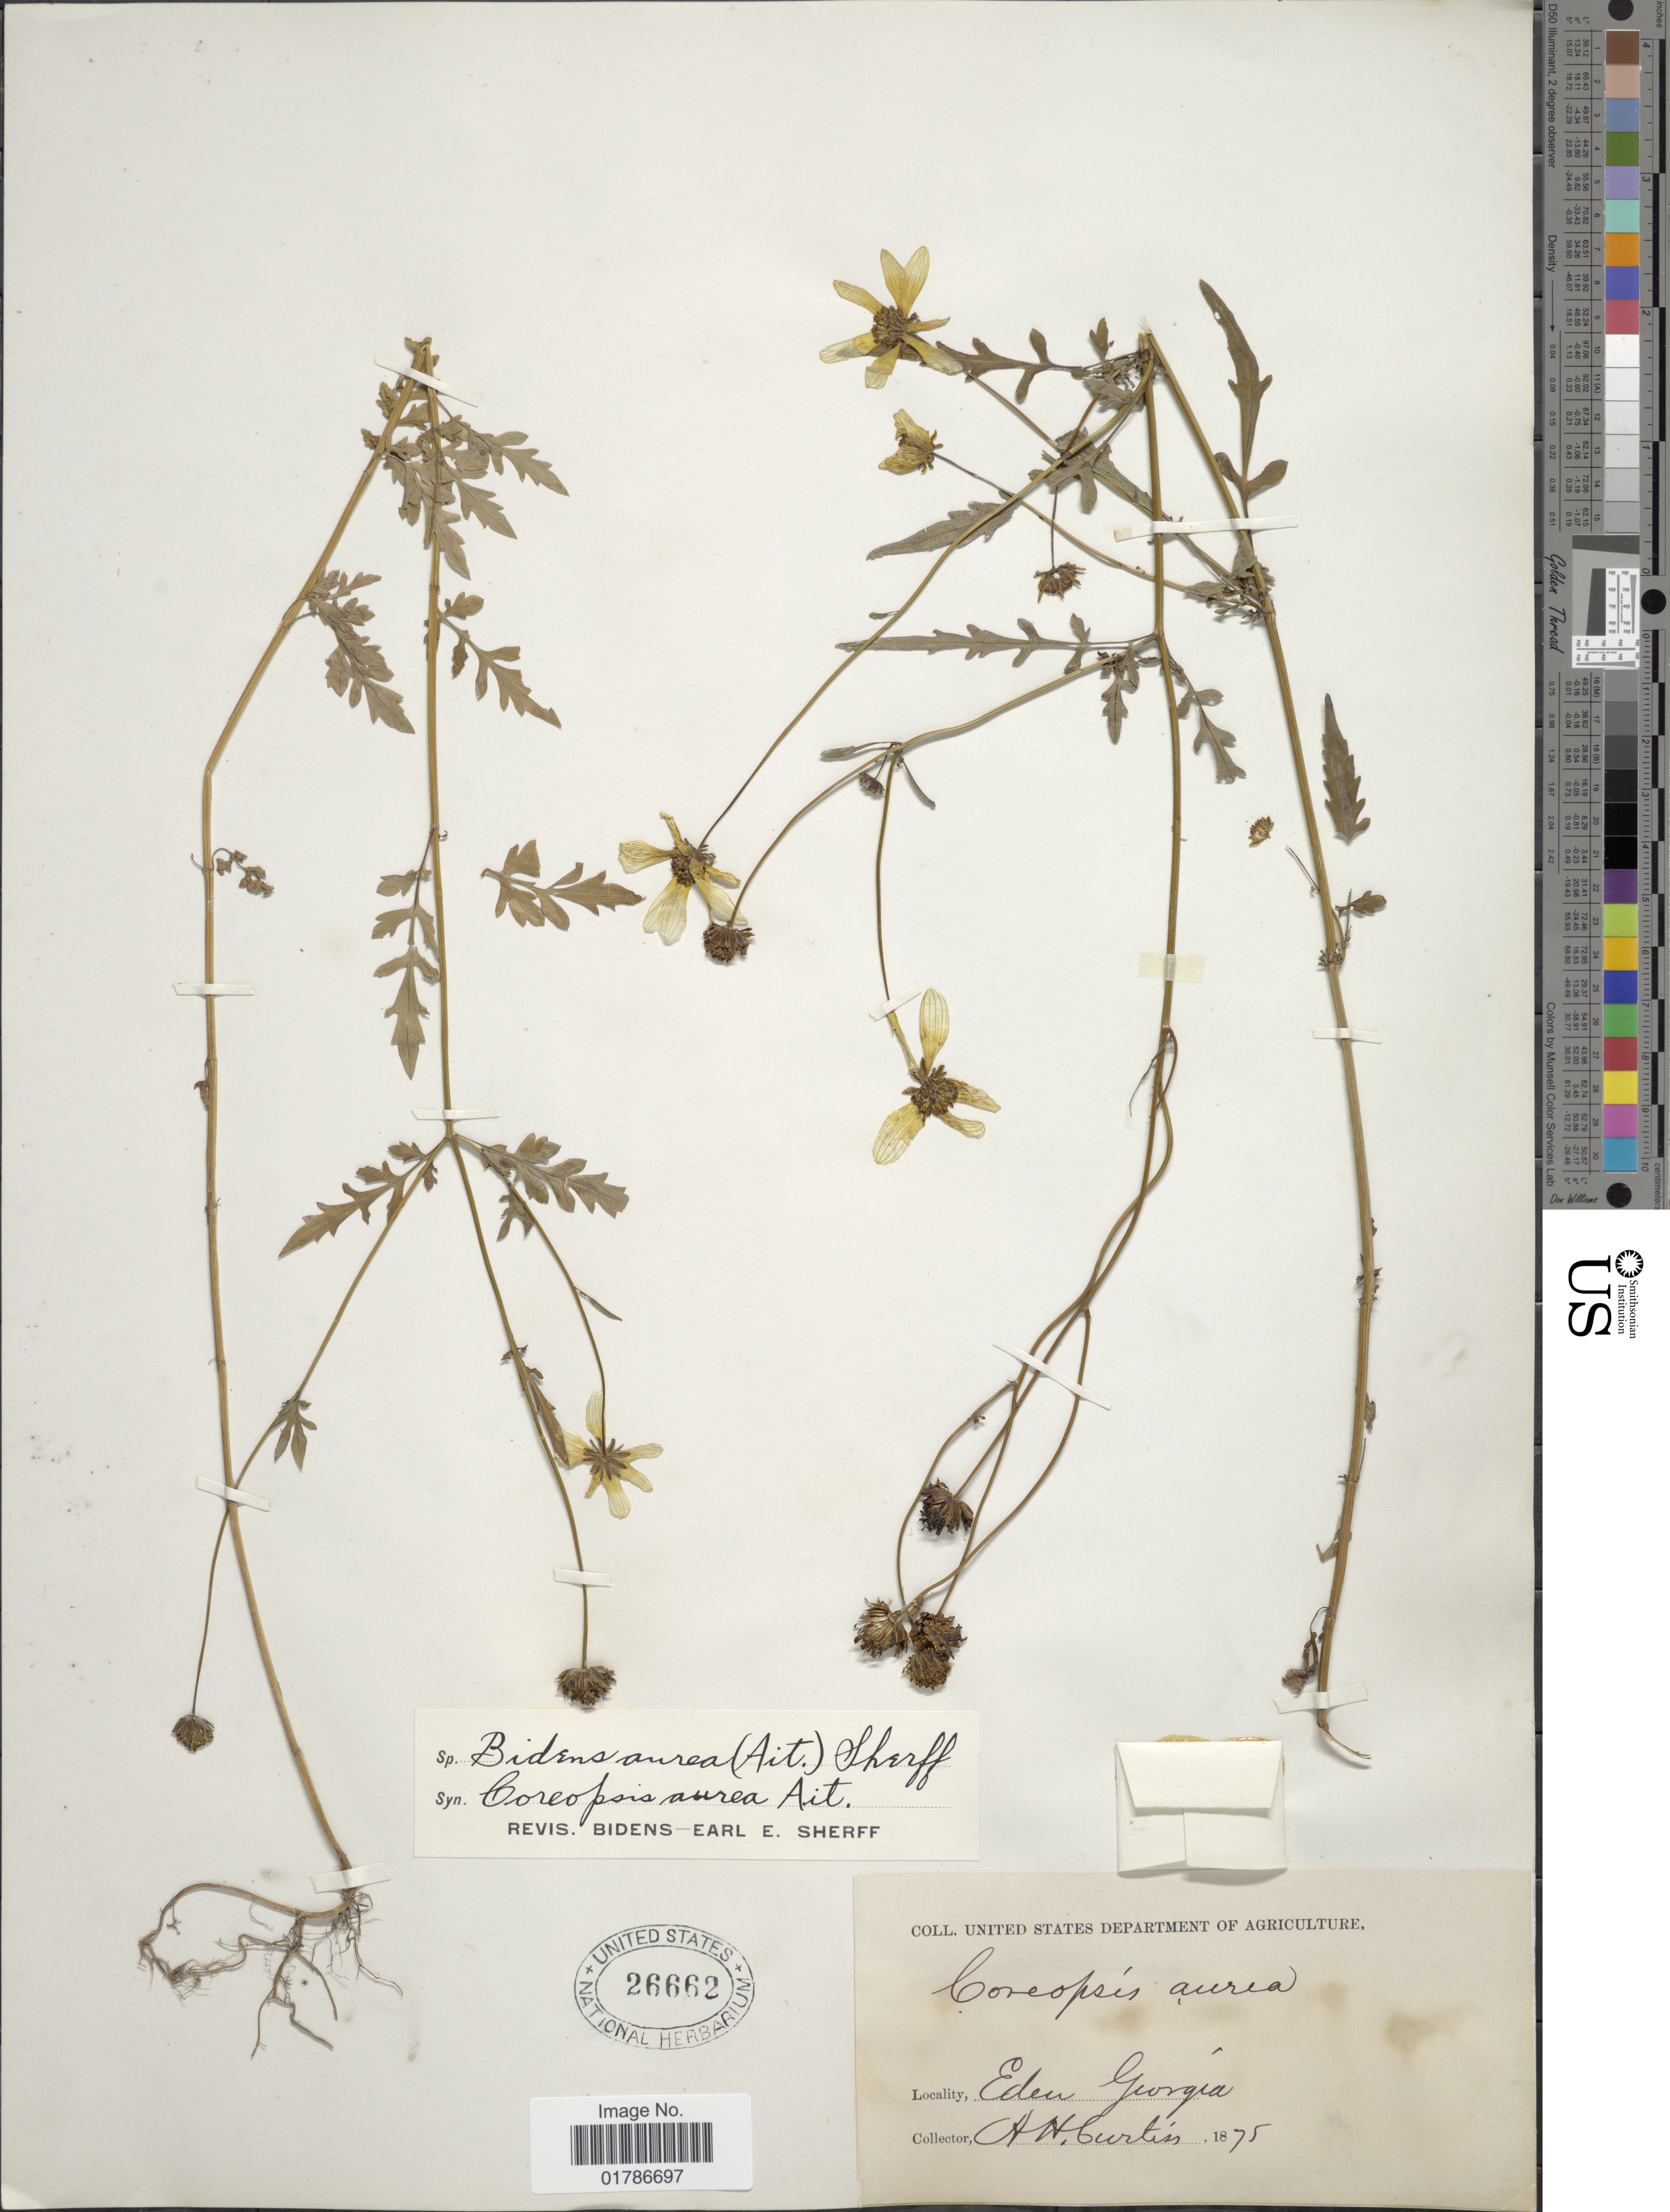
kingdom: Plantae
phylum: Tracheophyta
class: Magnoliopsida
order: Asterales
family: Asteraceae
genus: Bidens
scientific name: Bidens mitis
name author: (Michx.) Sherff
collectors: A. Curtis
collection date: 1875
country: United States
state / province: Georgia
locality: Eden, Georgia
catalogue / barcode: US 26662